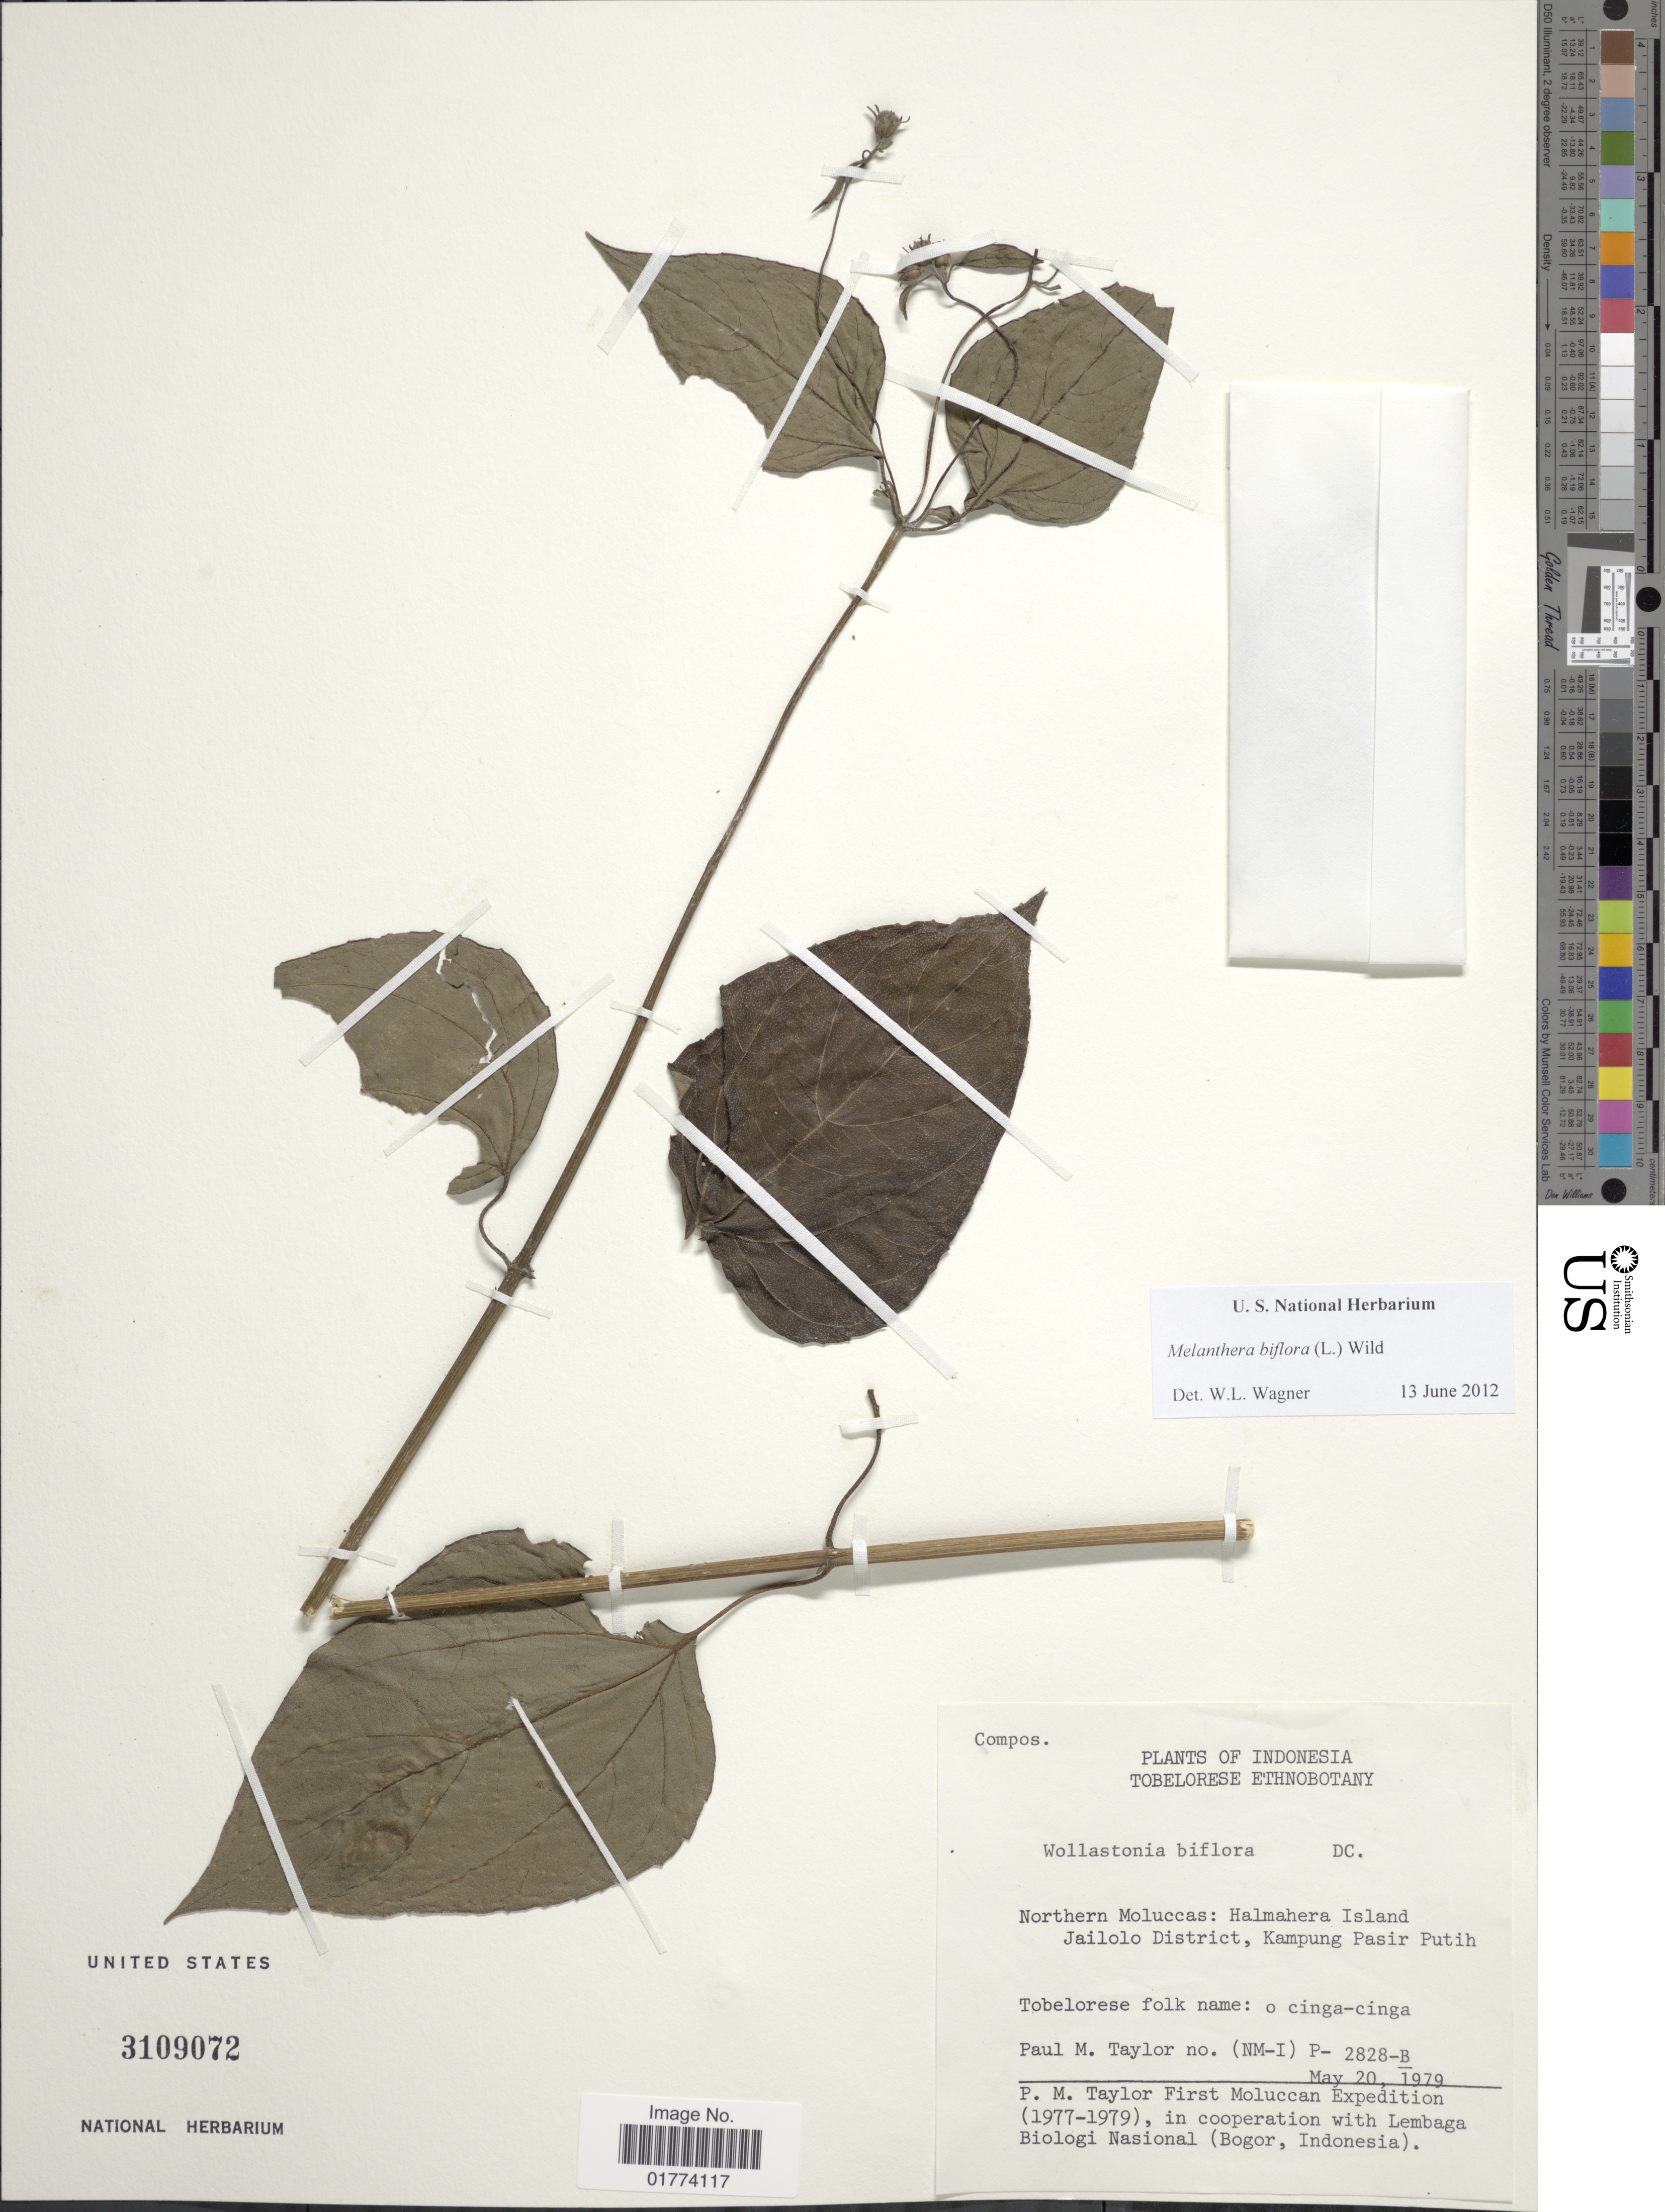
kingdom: Plantae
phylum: Tracheophyta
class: Magnoliopsida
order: Asterales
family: Asteraceae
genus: Wollastonia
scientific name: Wollastonia biflora var. biflora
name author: (L.) DC.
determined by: Wagner, W. L., (BOT), Smithsonian Institution - National Museum of Natural History (UNITED STATES)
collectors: P. M. Taylor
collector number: P2828B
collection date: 1979-05-20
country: Indonesia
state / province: Maluku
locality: Northern Moluccas: Halmahera Island, Jailolo District, Kampung Pasir Putih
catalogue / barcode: US 3109072